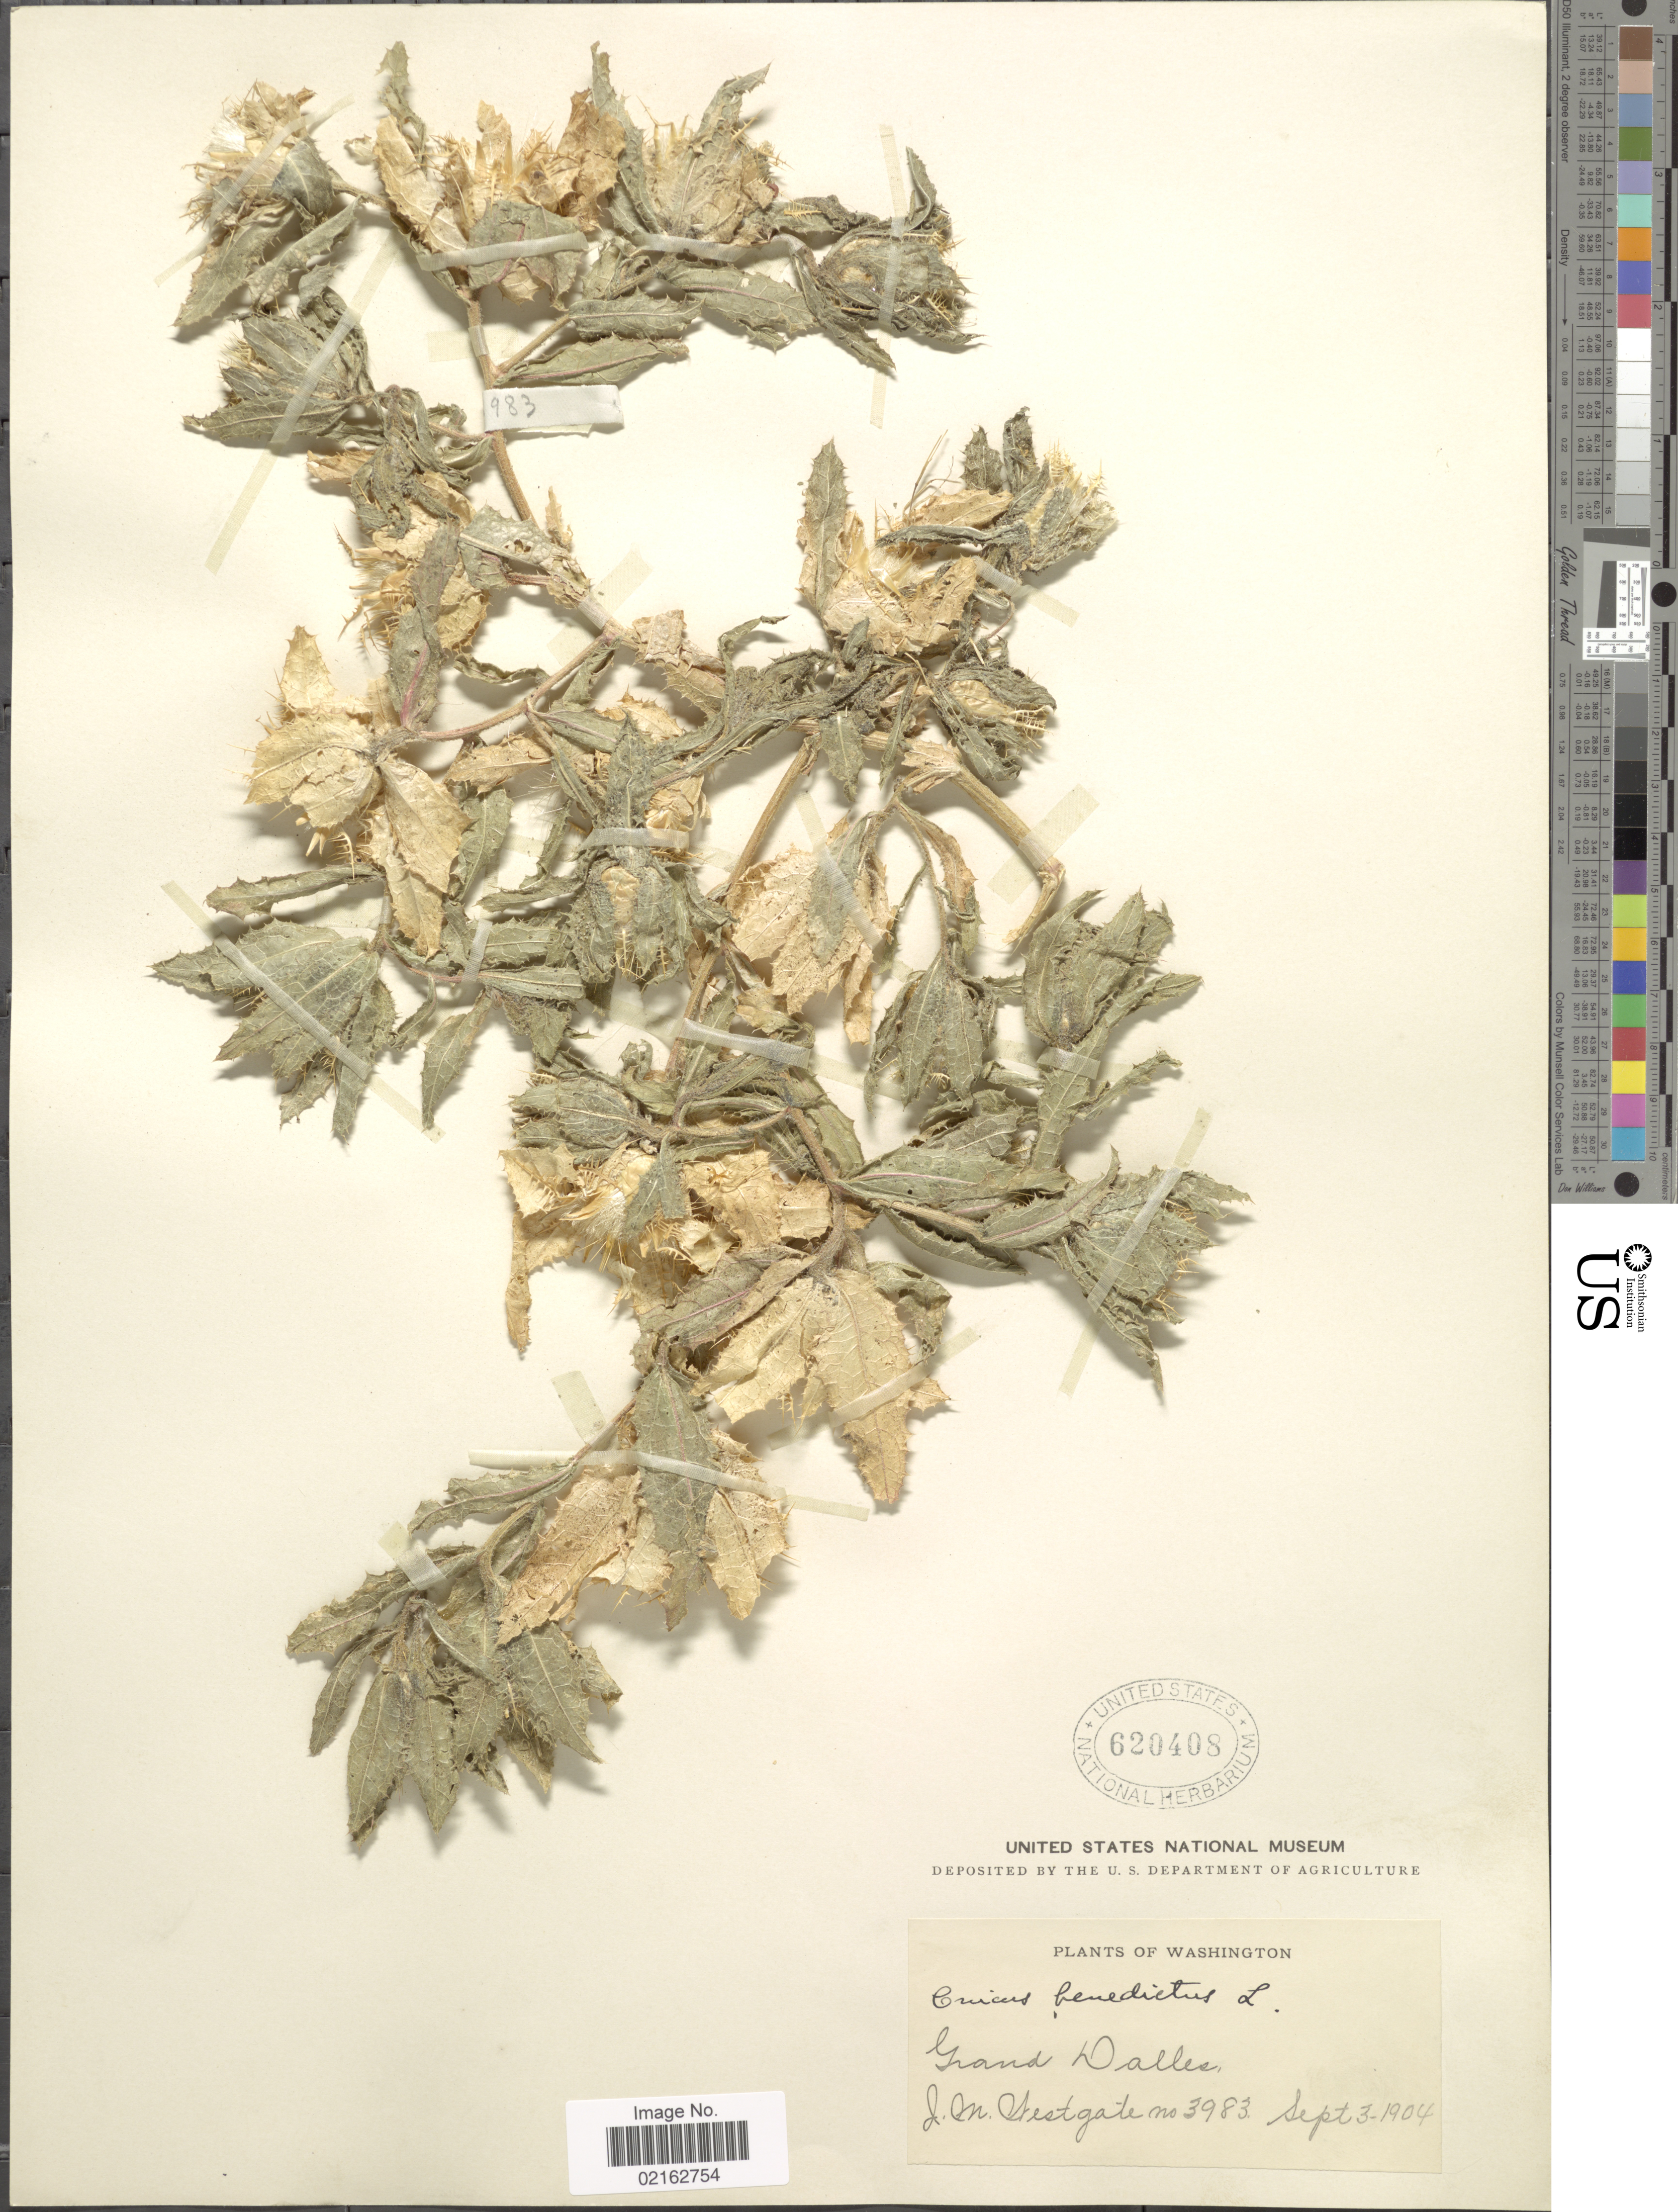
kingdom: Plantae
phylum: Tracheophyta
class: Magnoliopsida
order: Asterales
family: Asteraceae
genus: Centaurea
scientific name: Centaurea benedicta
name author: (L.) L.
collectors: -. Westgate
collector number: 3983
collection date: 1904-09-03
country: United States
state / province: Washington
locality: Grand Dalles.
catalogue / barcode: US 620408